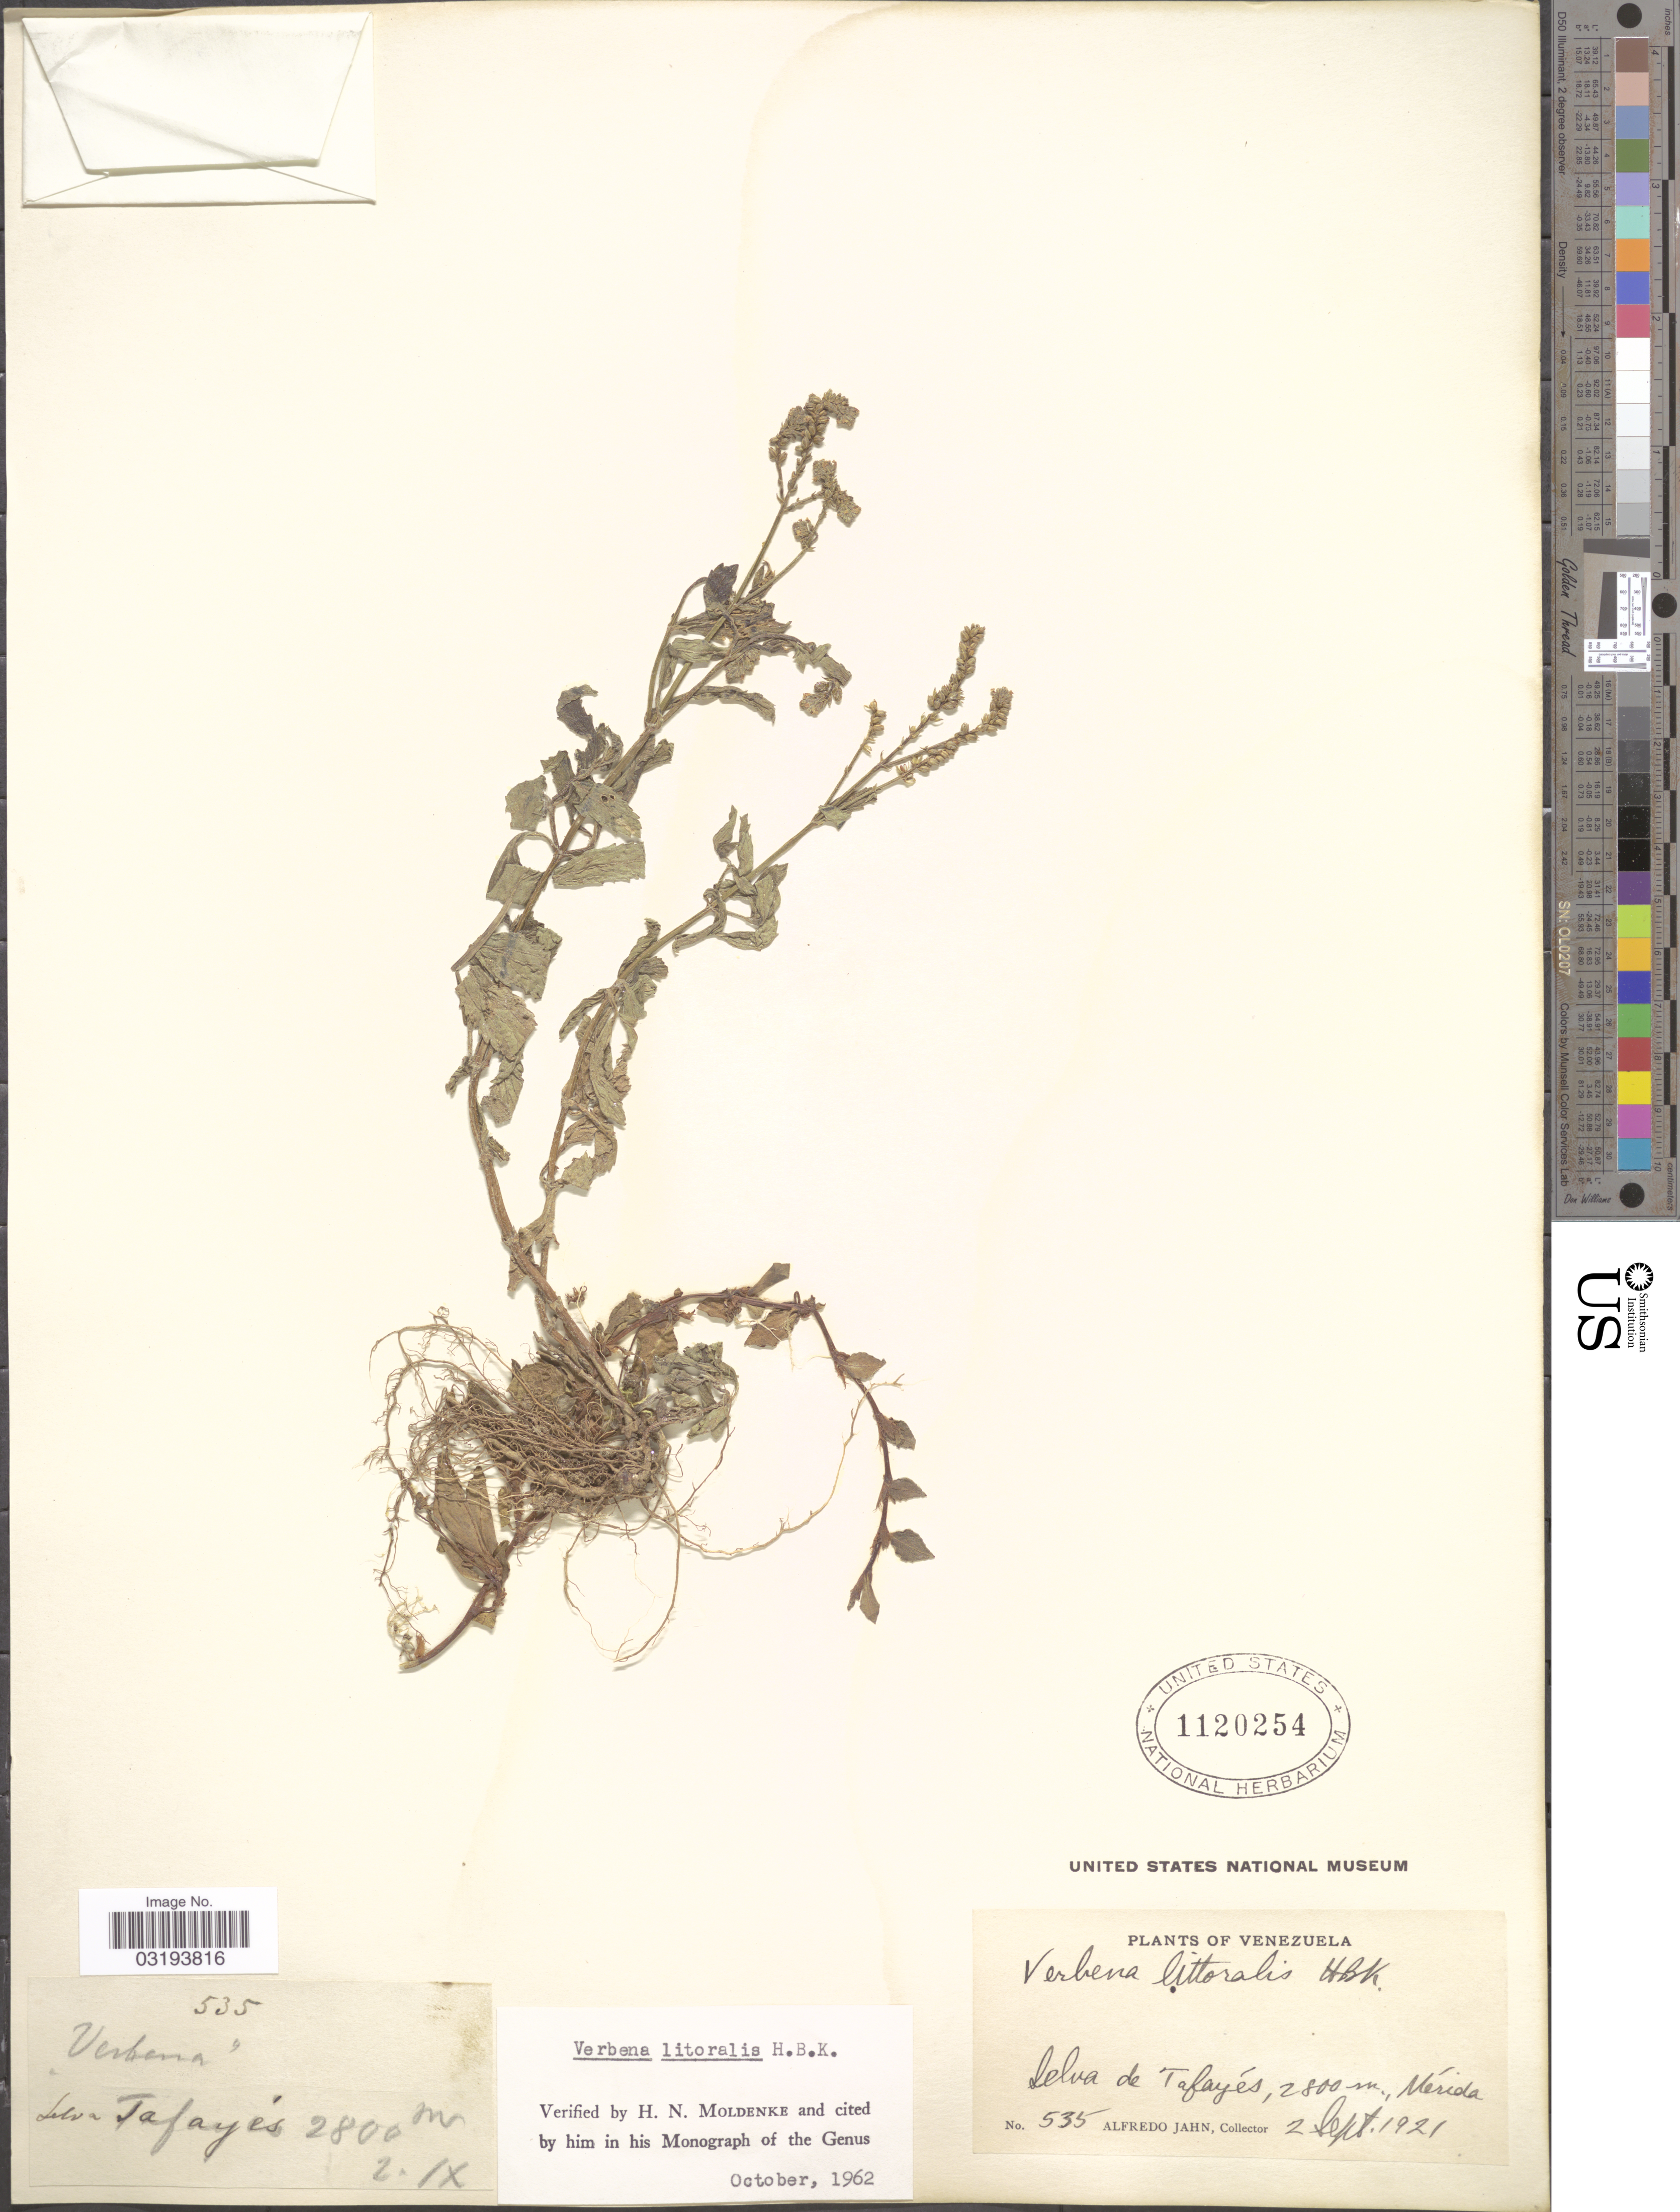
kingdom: Plantae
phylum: Tracheophyta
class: Magnoliopsida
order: Lamiales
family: Verbenaceae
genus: Verbena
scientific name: Verbena litoralis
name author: Kunth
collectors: A. Jahn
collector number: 535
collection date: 1921-09-02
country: Venezuela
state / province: Mérida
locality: Selva de Tafayés.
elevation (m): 2800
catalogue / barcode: US 1120254